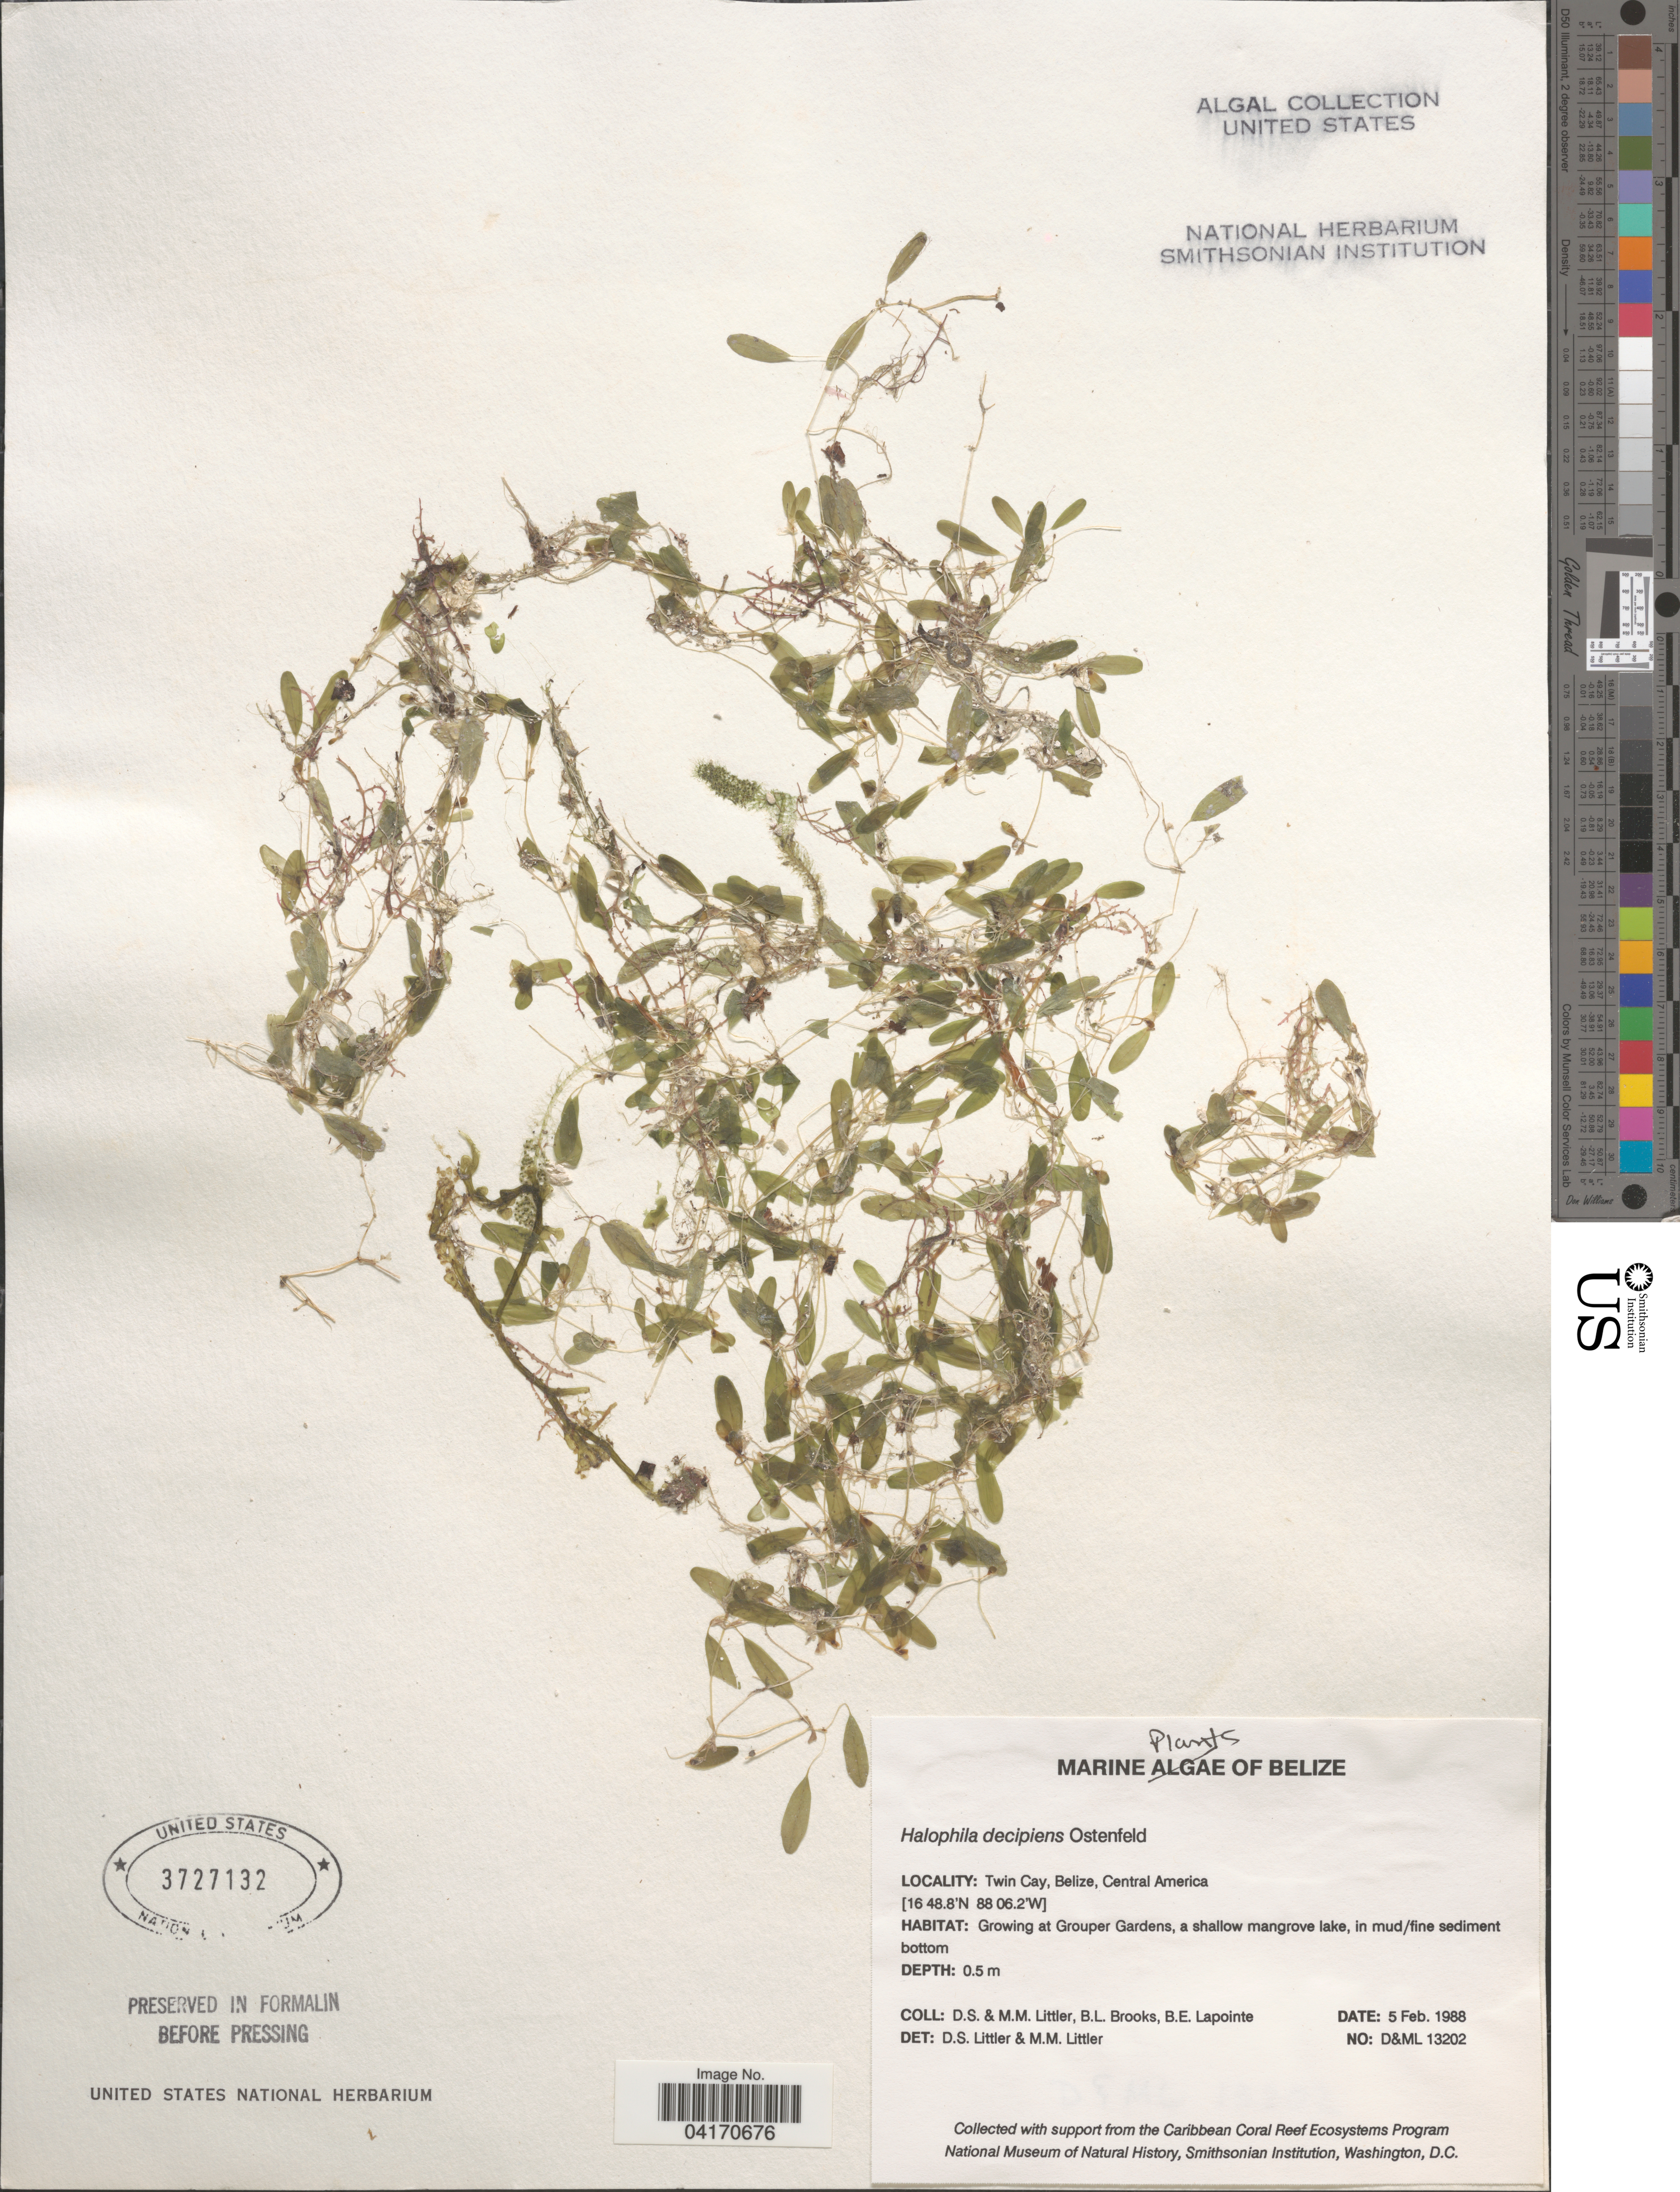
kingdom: Plantae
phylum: Tracheophyta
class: Liliopsida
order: Alismatales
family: Hydrocharitaceae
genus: Halophila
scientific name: Halophila decipiens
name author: Ostenf.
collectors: D. S. Littler, B. Brooks & B. Lapointe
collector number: D&ML 13202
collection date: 1988-02-05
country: Belize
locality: Twin Cay. Growing at Grouper Gardens.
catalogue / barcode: US 3727132